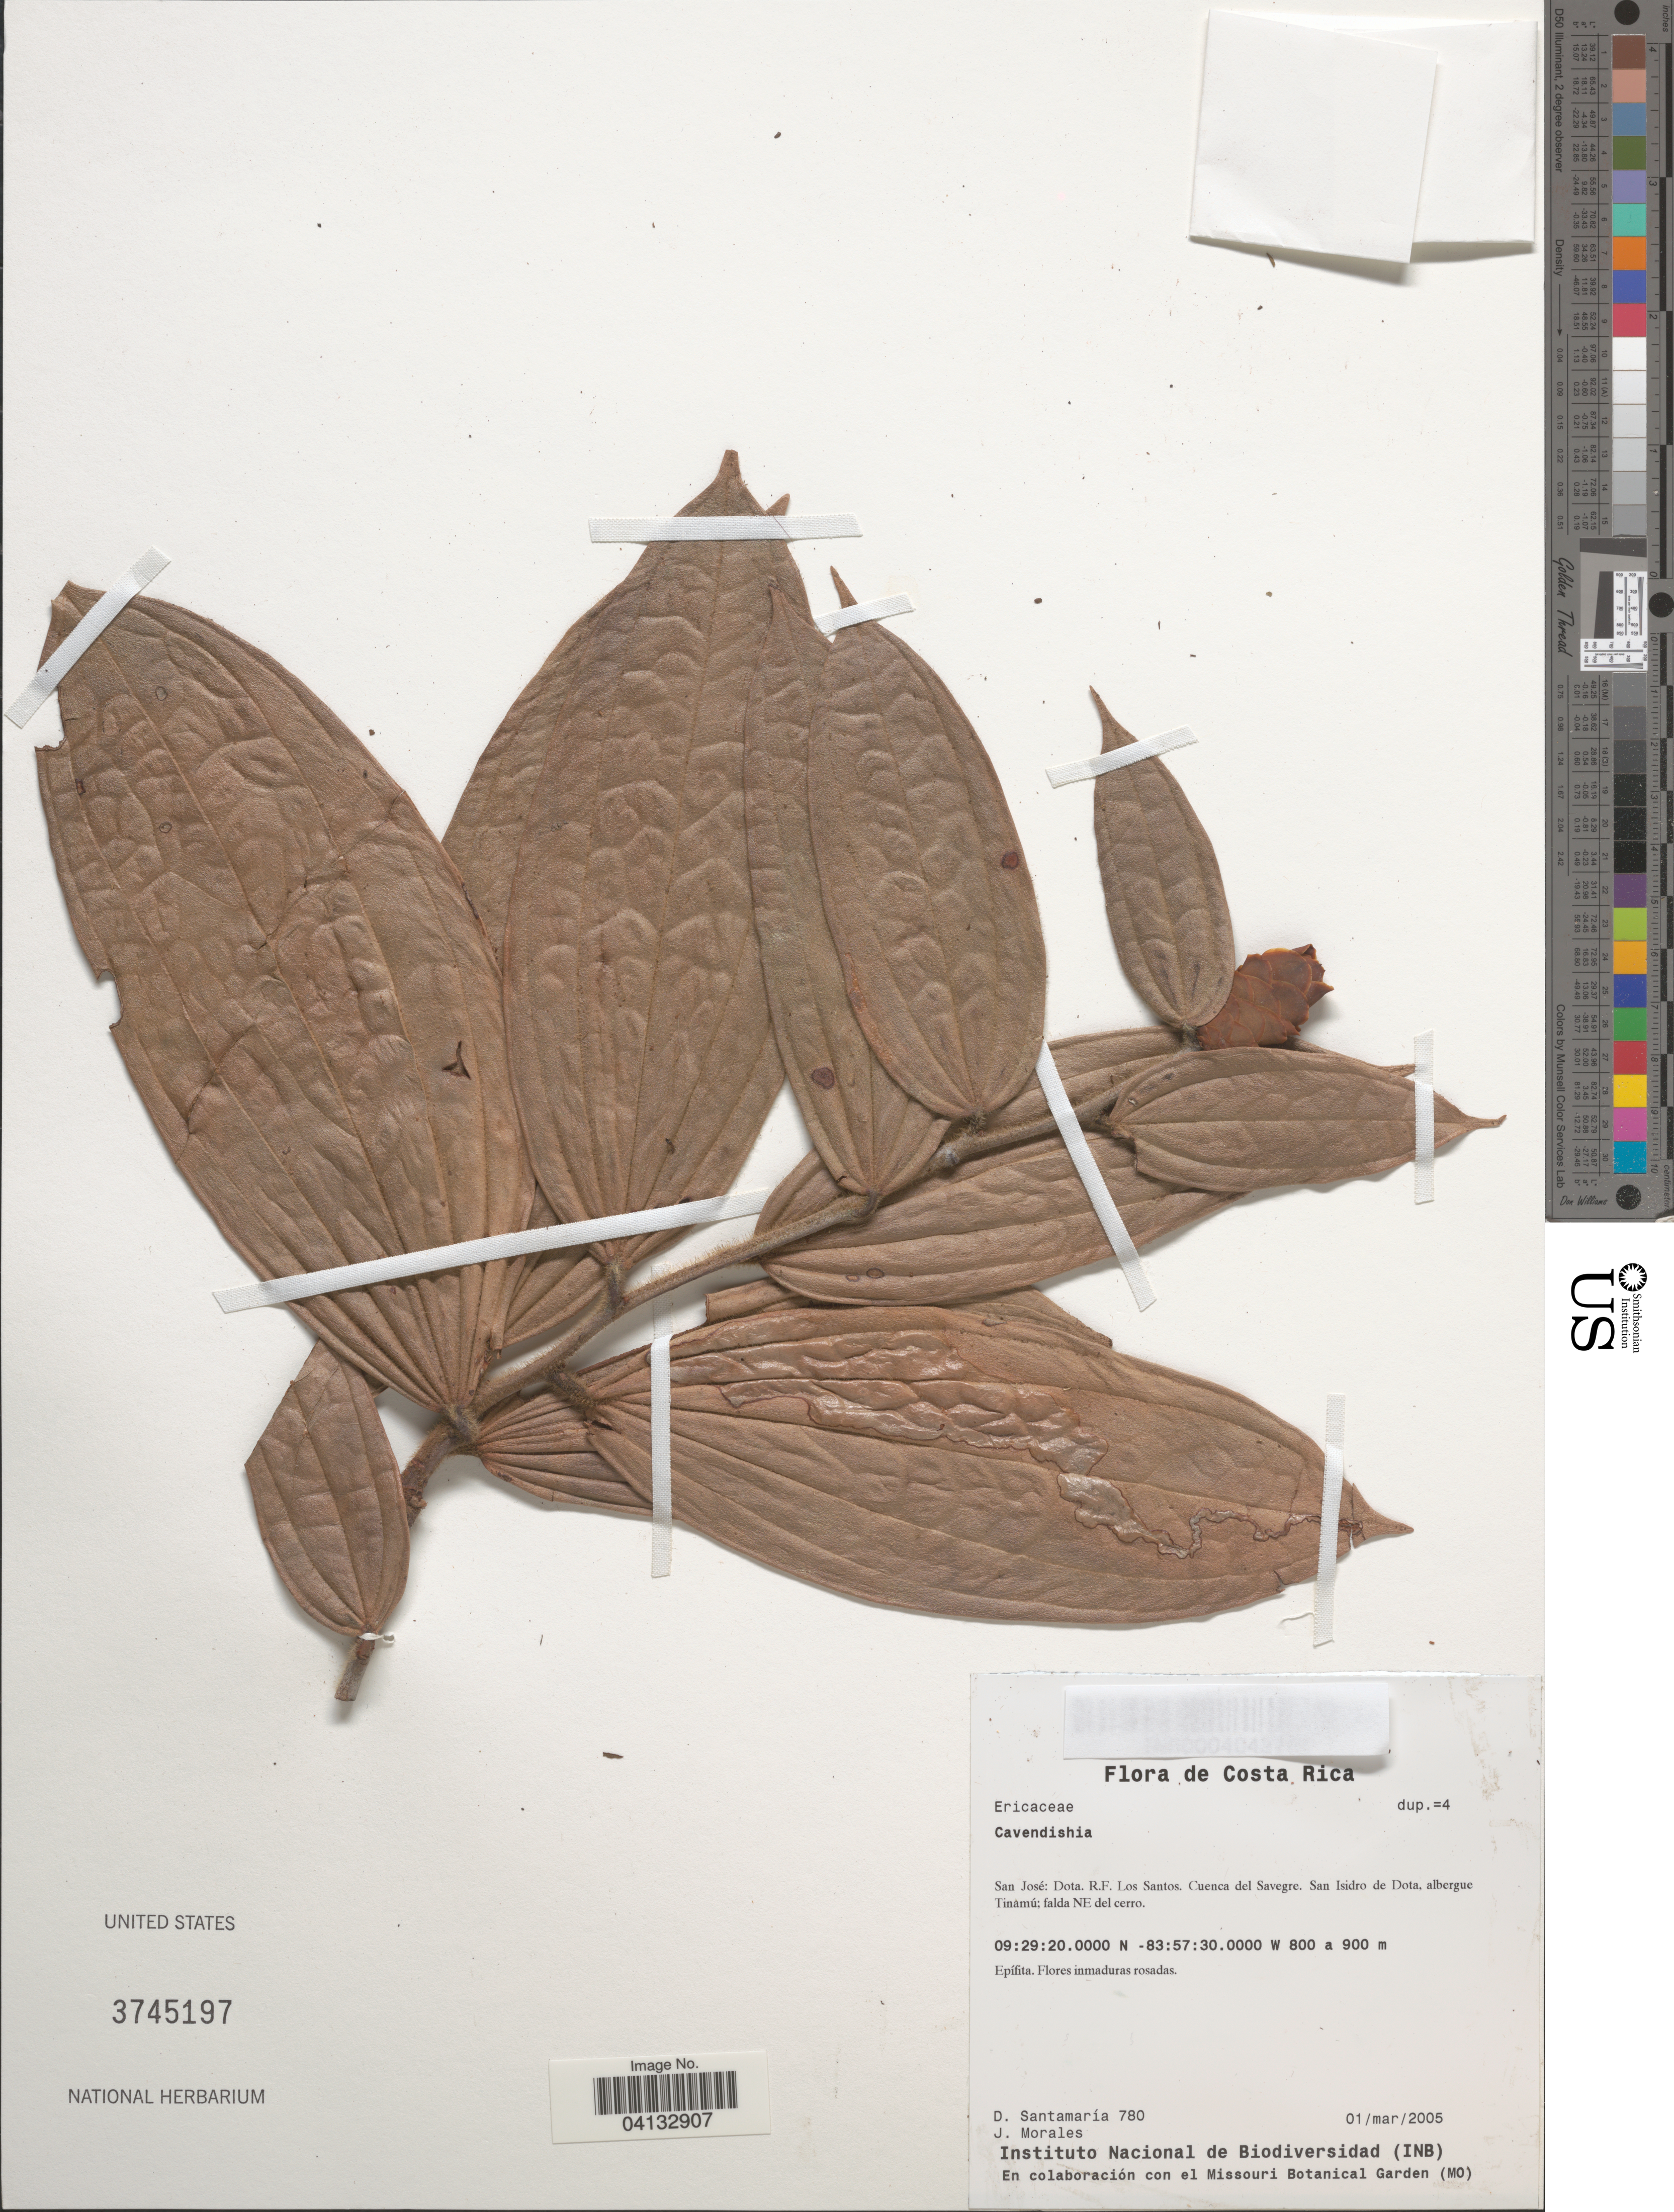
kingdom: Plantae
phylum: Tracheophyta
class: Magnoliopsida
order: Ericales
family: Ericaceae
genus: Cavendishia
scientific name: Cavendishia sp.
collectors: D. Santamaria & J. Morales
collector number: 780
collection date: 2005-03-01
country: Costa Rica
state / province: San José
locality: Dota. R.F. Los Santos. Cuenca del Savegre. San Isidro de Dota, albergue Tinamú; falda NE del cerro.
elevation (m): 800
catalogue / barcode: US 3745197